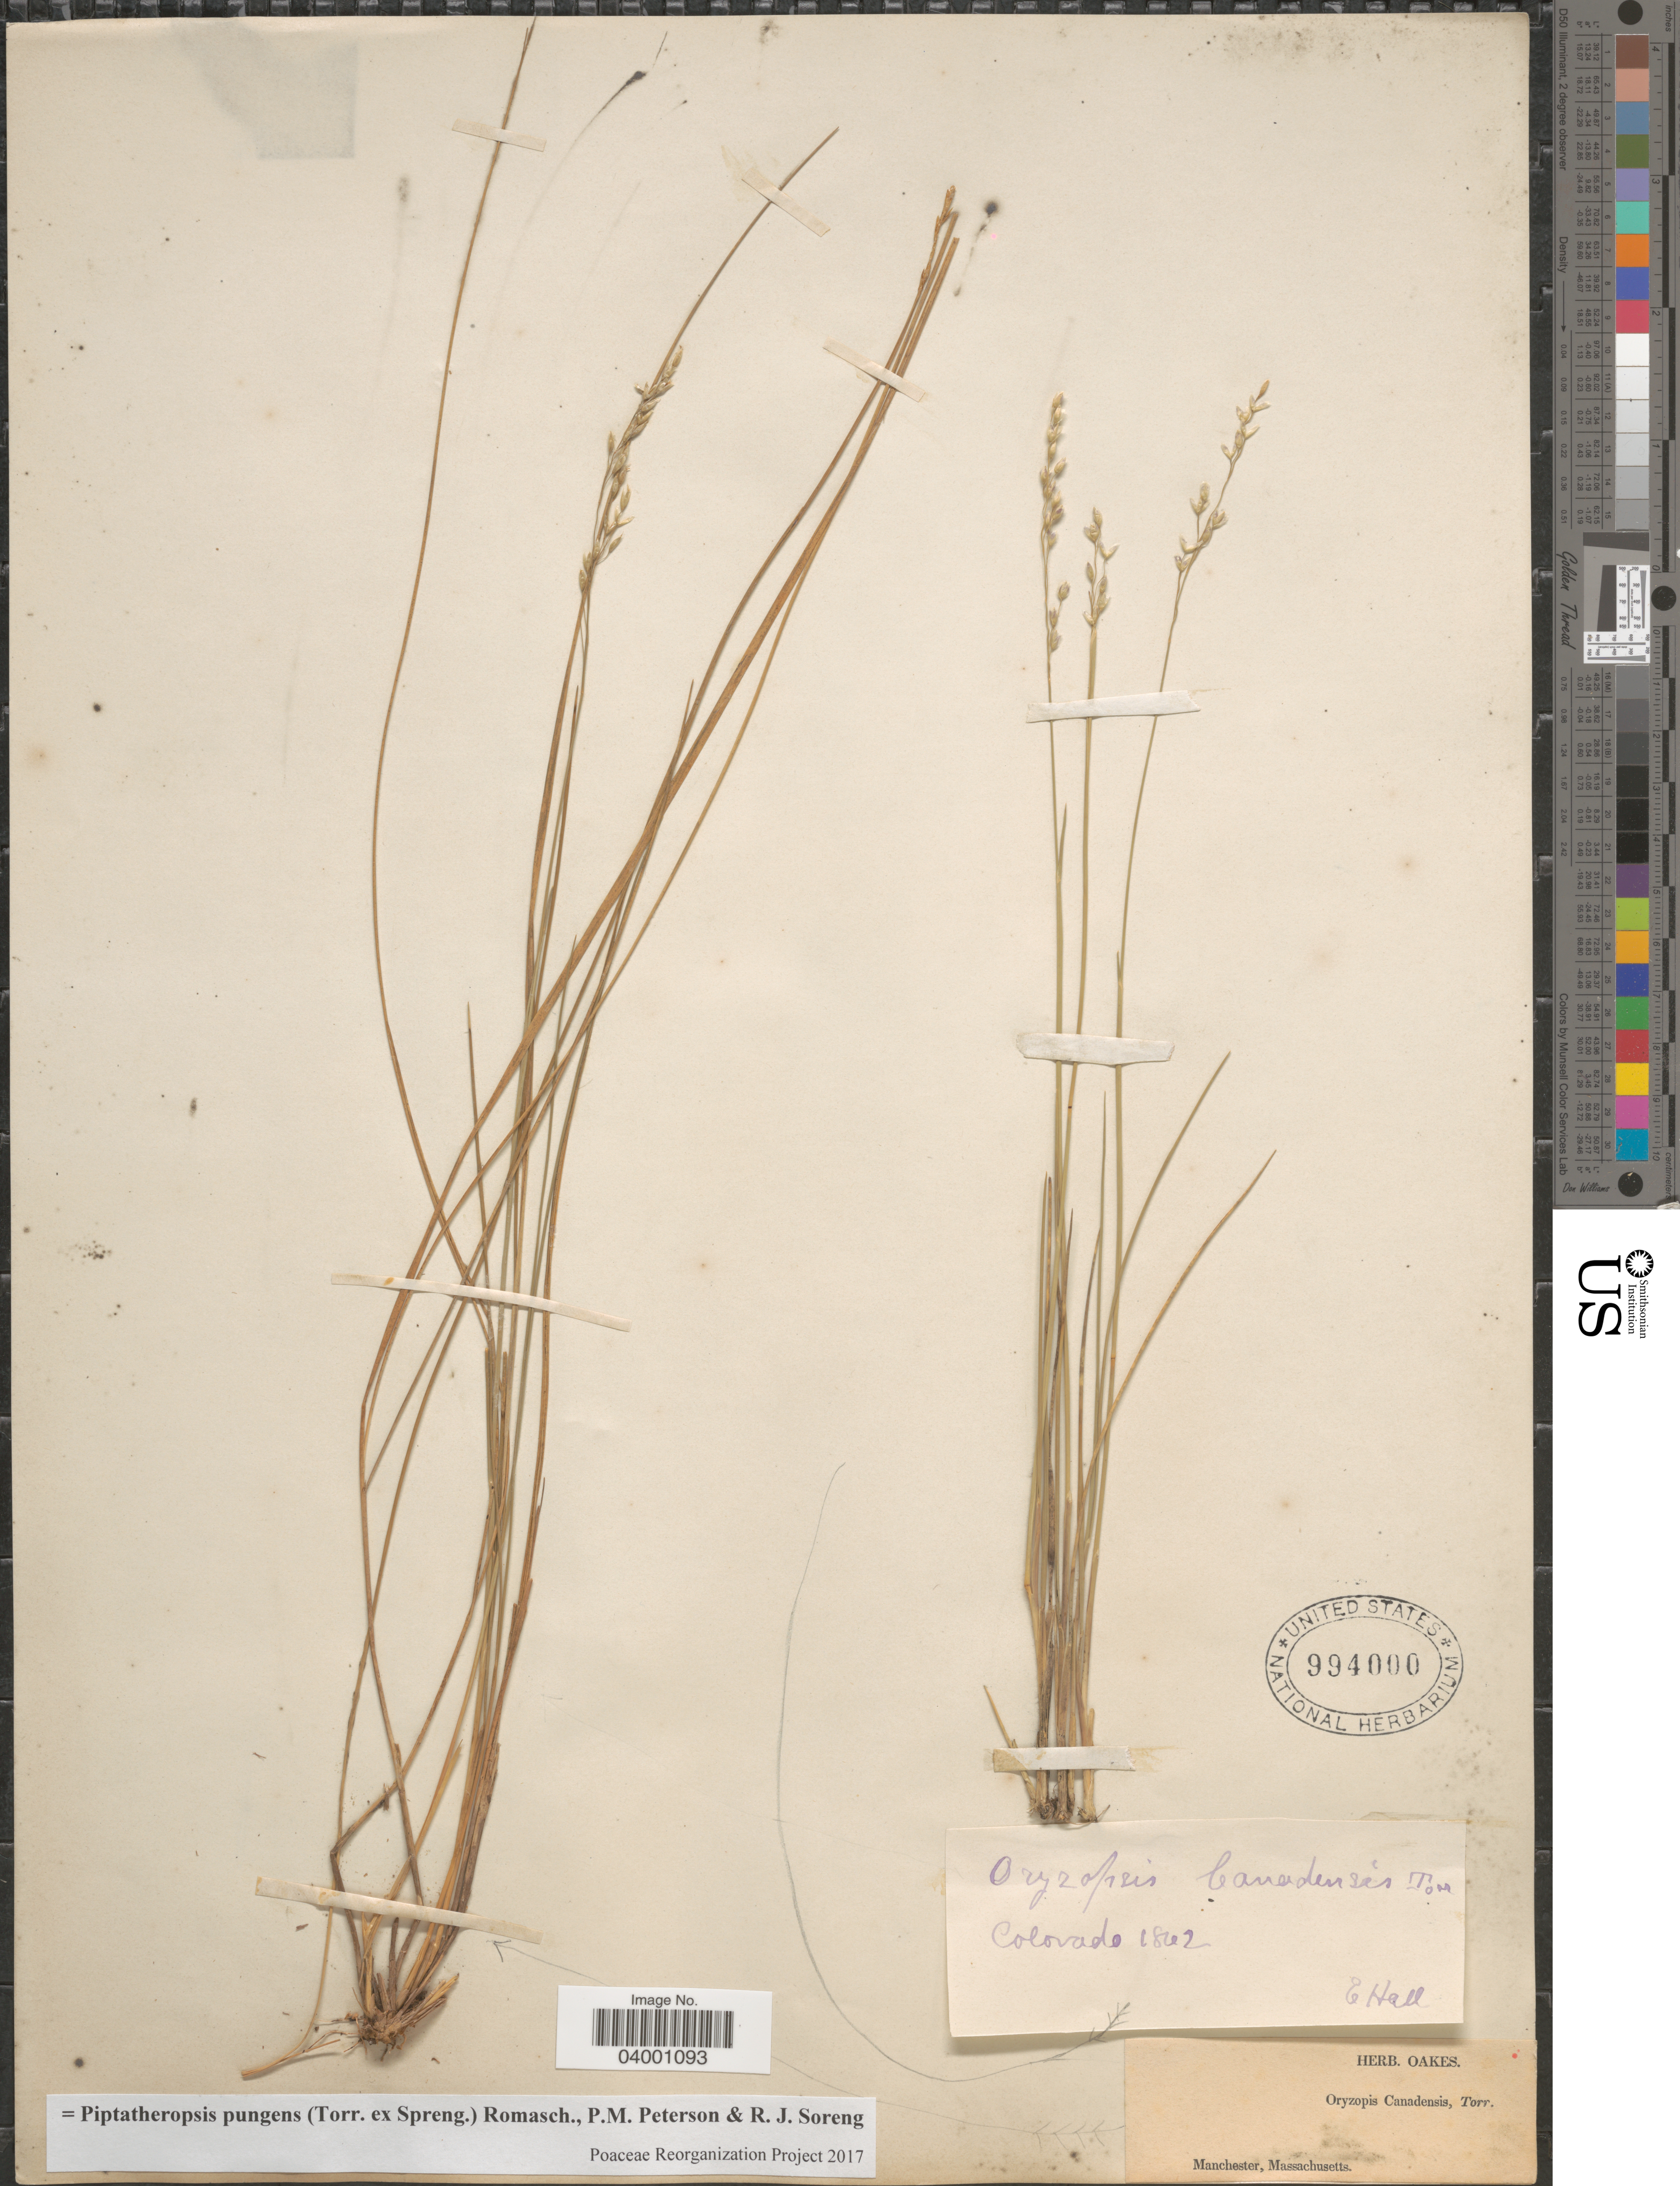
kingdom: Plantae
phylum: Tracheophyta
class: Liliopsida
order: Poales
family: Poaceae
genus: Piptatheropsis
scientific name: Piptatheropsis pungens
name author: (Torr. ex Spreng.) Romasch. et al.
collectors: E. Hall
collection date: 1862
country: United States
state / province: Colorado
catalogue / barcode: US 994000-2